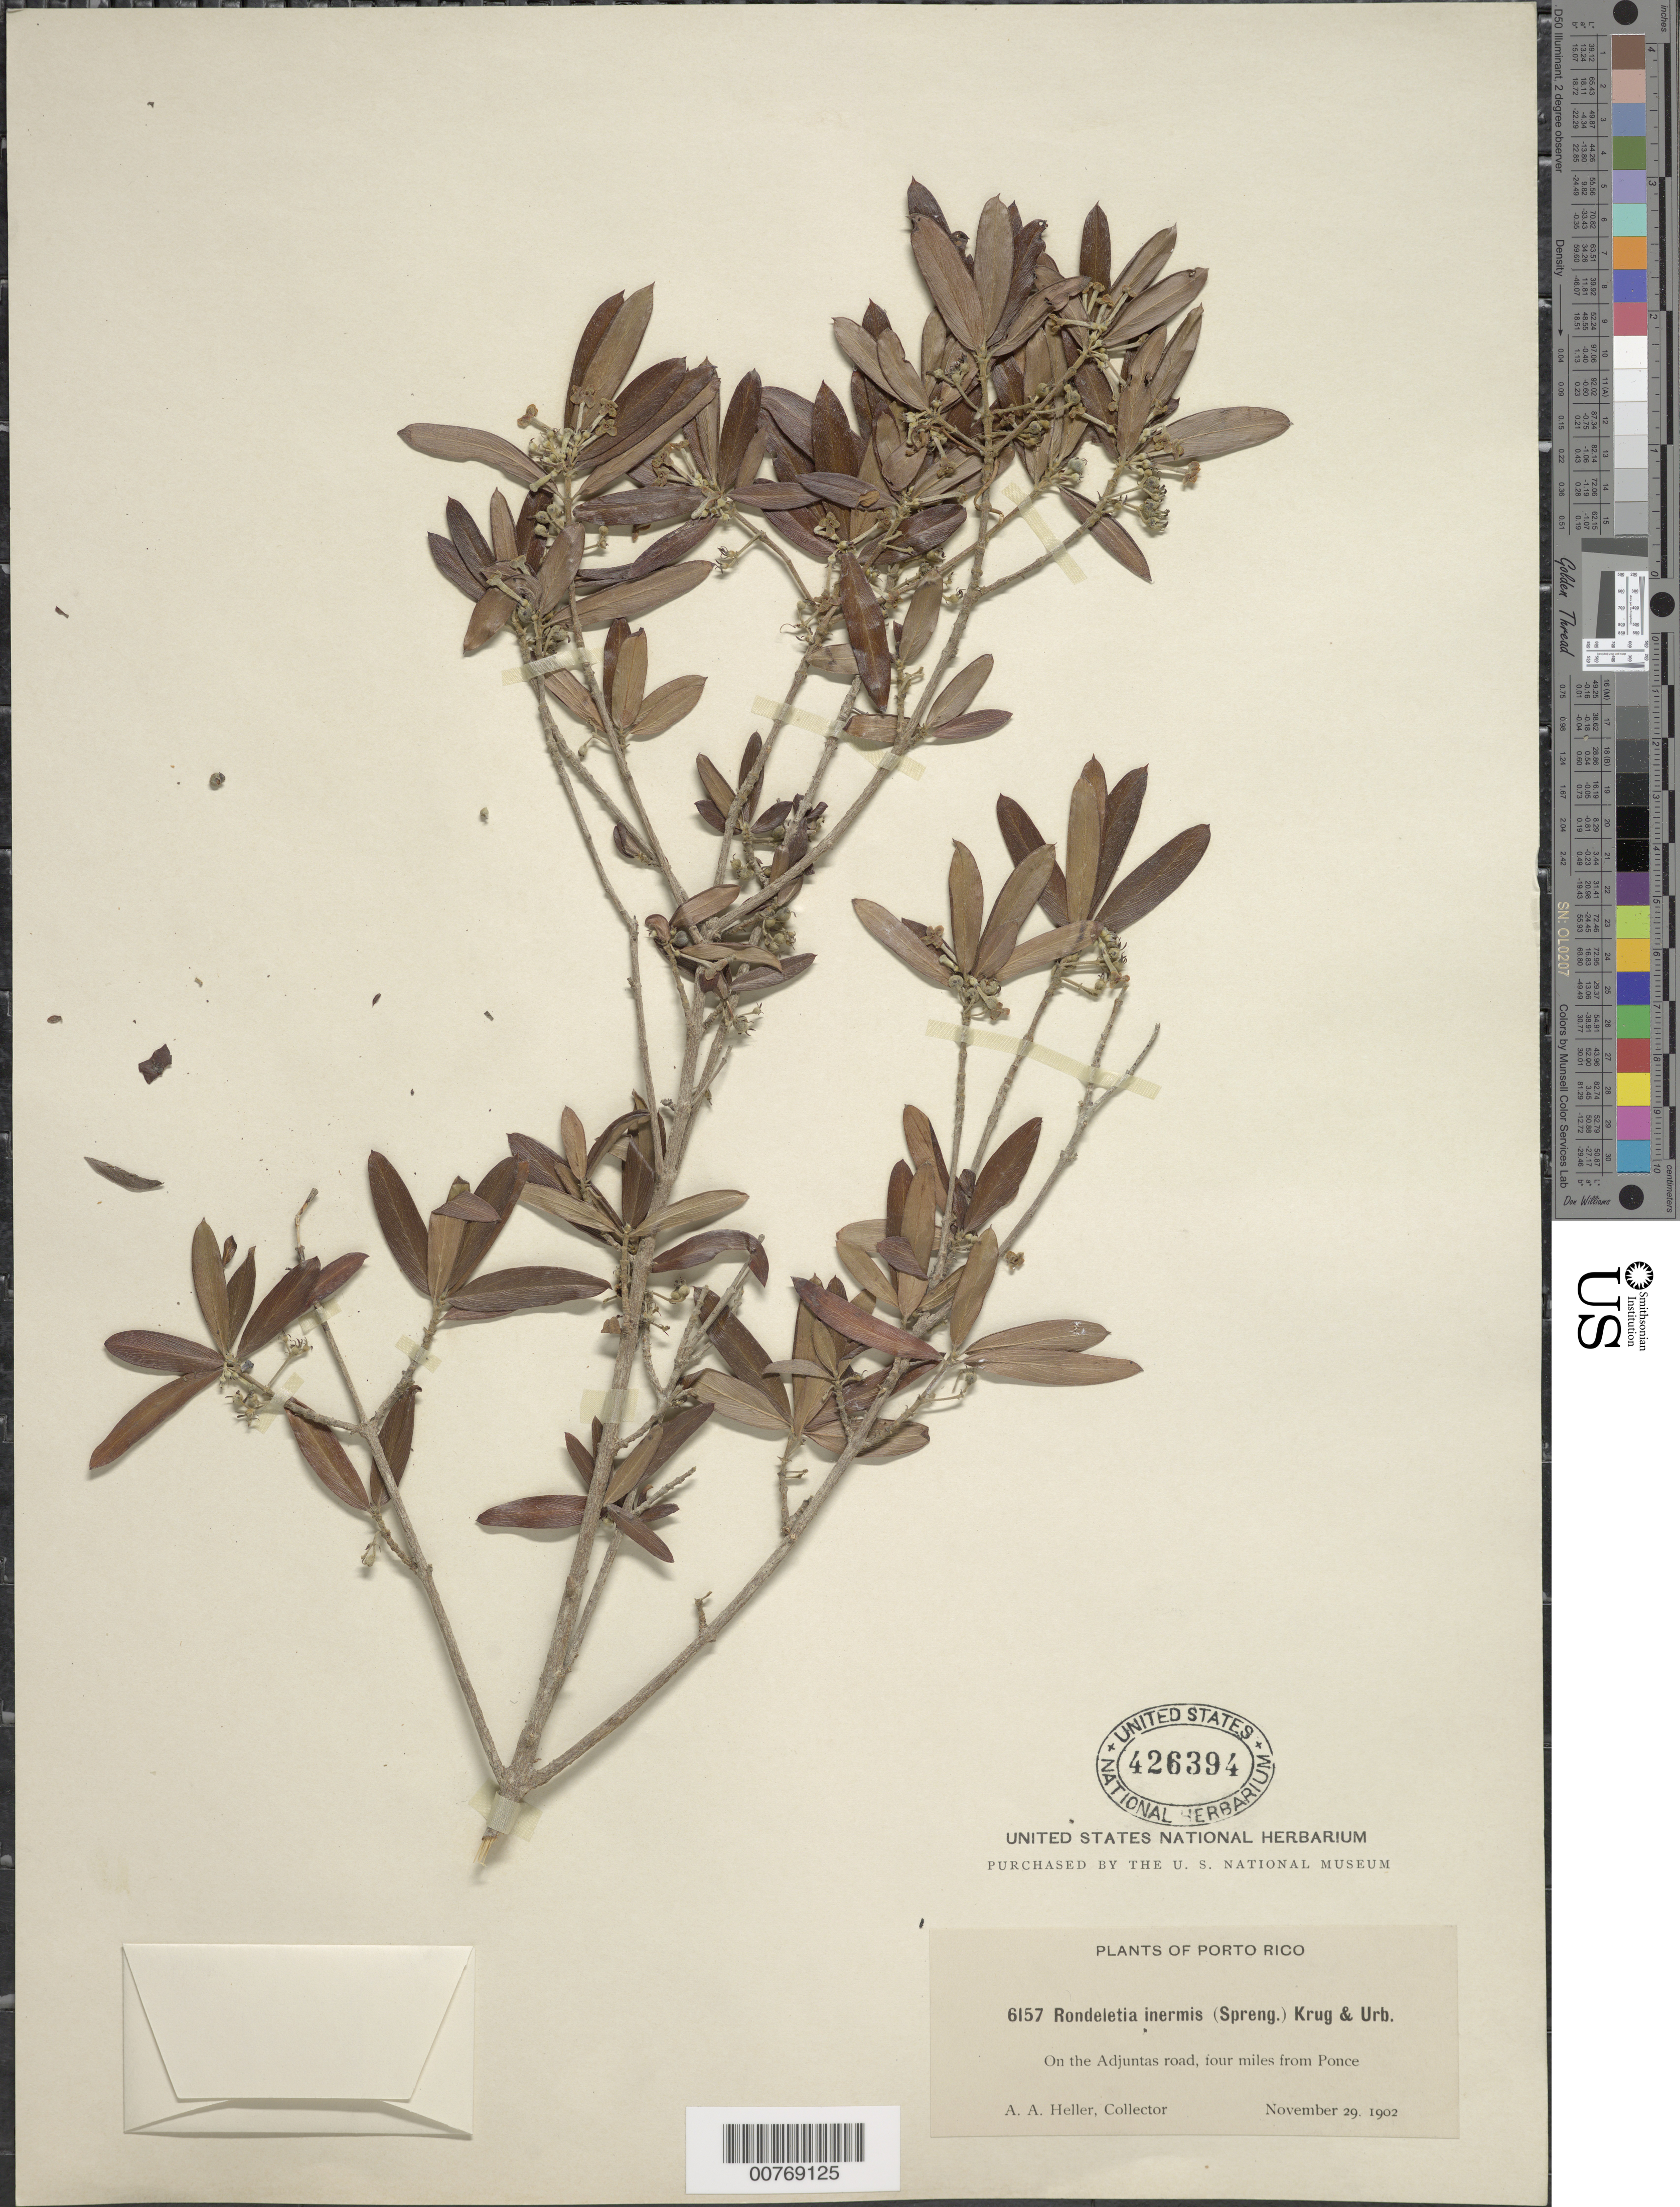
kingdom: Plantae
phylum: Tracheophyta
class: Magnoliopsida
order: Gentianales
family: Rubiaceae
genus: Rondeletia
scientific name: Rondeletia inermis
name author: (Spreng.) Krug & Urb.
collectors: A. A. Heller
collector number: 6157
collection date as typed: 29 Nov 1902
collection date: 1902-11-29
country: Puerto Rico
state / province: Ponce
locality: On the Adjuntas road, 4 mi from Ponce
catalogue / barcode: US 426394